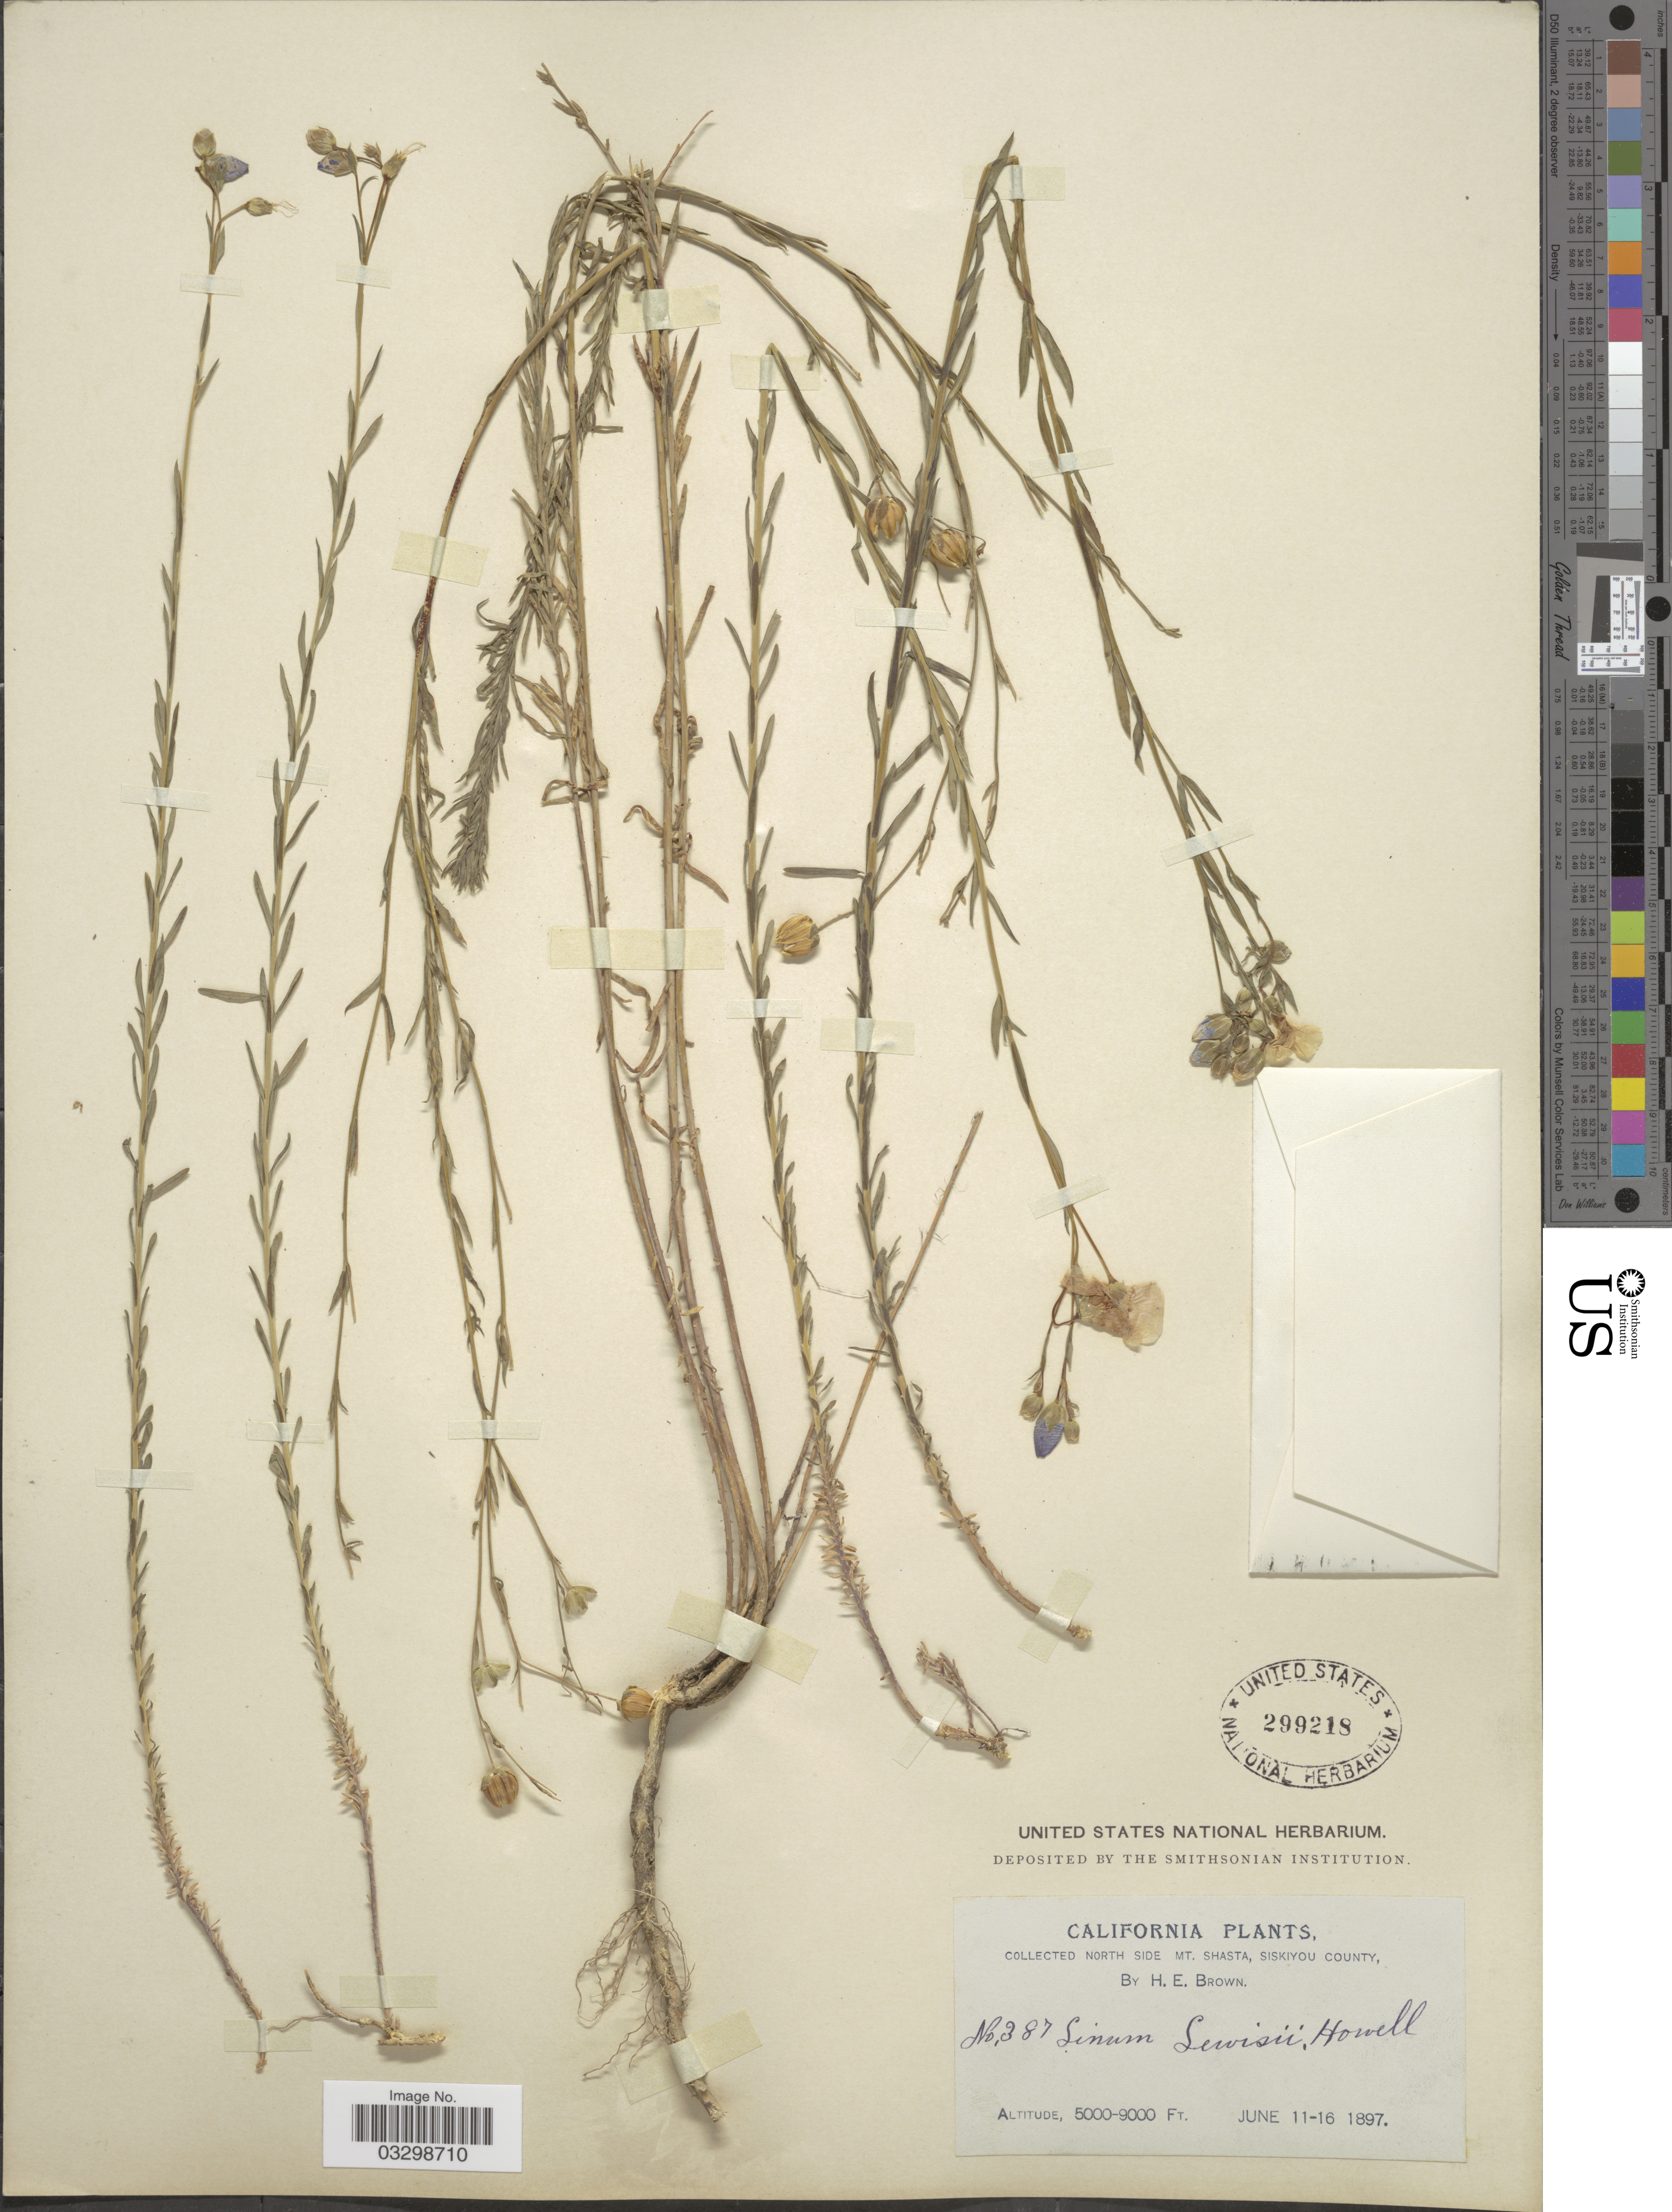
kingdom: Plantae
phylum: Tracheophyta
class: Magnoliopsida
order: Malpighiales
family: Linaceae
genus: Linum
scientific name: Linum lewisii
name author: Pursh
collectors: H. E. Brown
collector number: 387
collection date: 1897-06-11/1897-06-16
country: United States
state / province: California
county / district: Siskiyou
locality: North side Mt. Shasta, Siskiyou County.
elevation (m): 1524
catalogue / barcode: US 299218